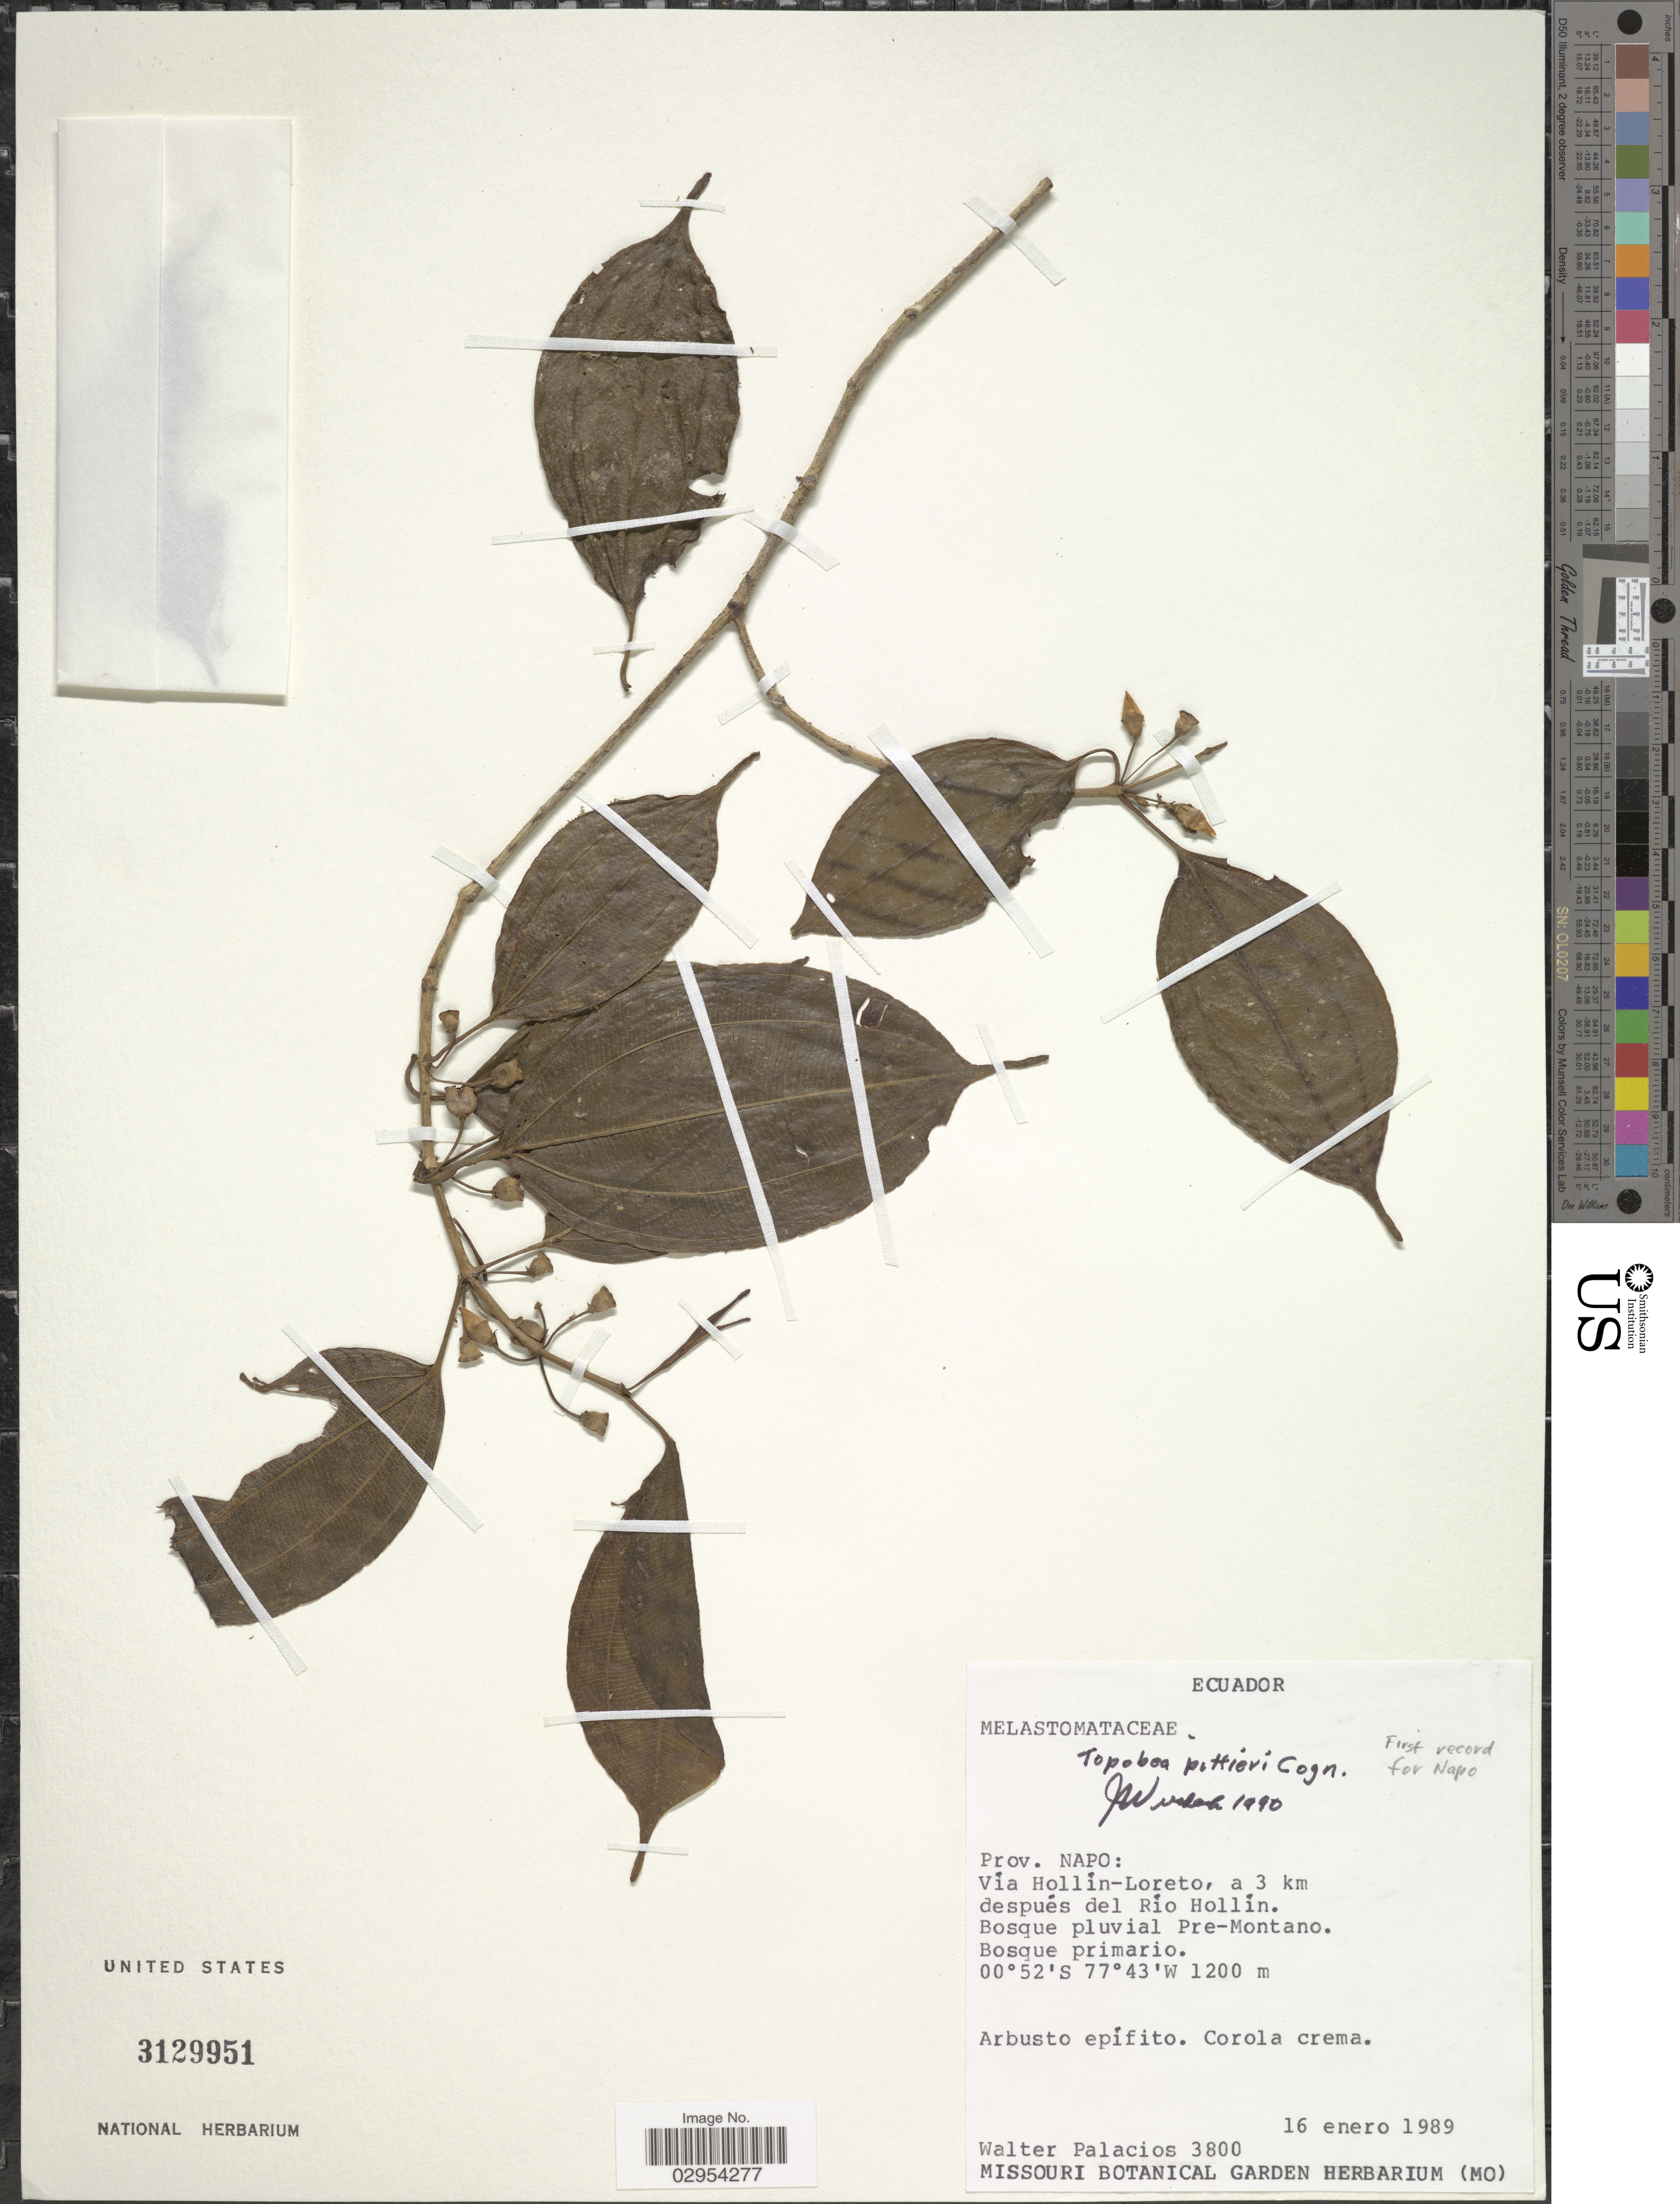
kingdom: Plantae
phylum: Tracheophyta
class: Magnoliopsida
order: Myrtales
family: Melastomataceae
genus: Topobea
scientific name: Topobea pittieri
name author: Cogn.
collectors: W. Palacios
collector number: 3800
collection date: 1989-01-16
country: Ecuador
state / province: Napo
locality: Via Hollín-Loreto, a 3 km después del Rio Hollin.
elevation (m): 1200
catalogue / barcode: US 3129951